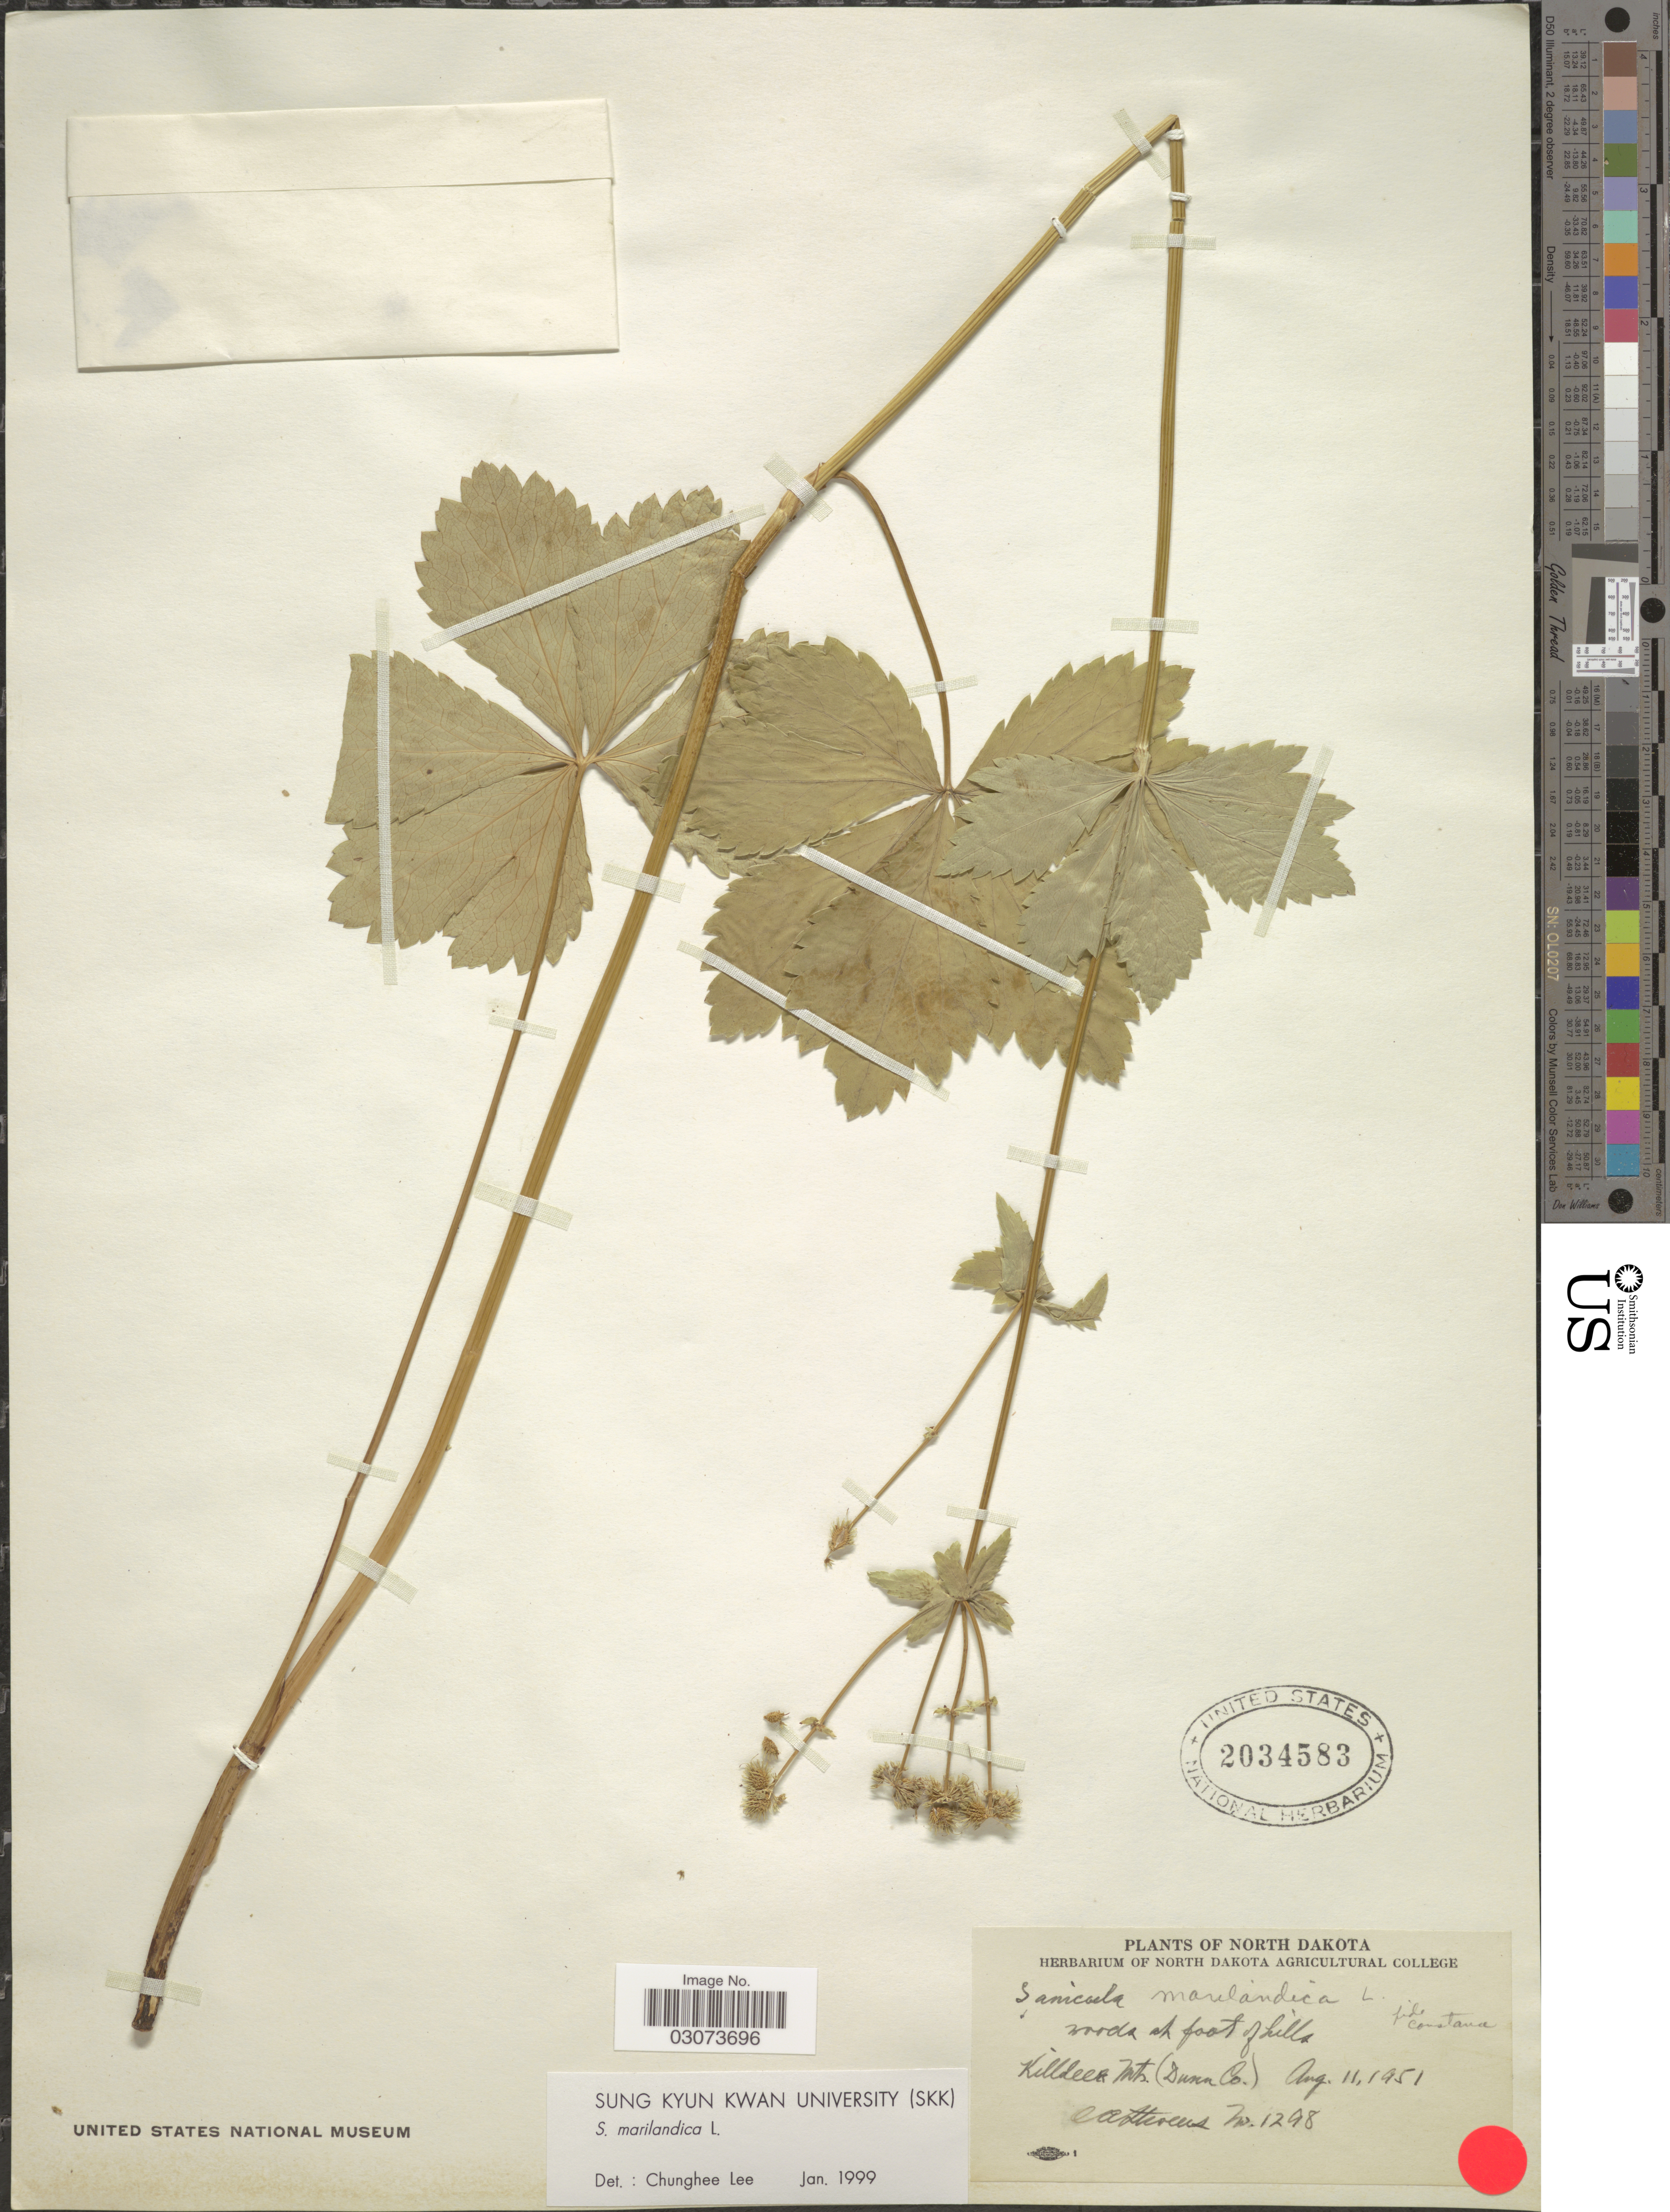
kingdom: Plantae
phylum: Tracheophyta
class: Magnoliopsida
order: Apiales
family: Apiaceae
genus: Sanicula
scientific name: Sanicula marilandica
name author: L.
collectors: O. A. Stevens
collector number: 1298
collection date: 1951-08-11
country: United States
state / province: North Dakota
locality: Woods at foot of hills Killdeer Mts. (Dunn Co.).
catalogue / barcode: US 2034583